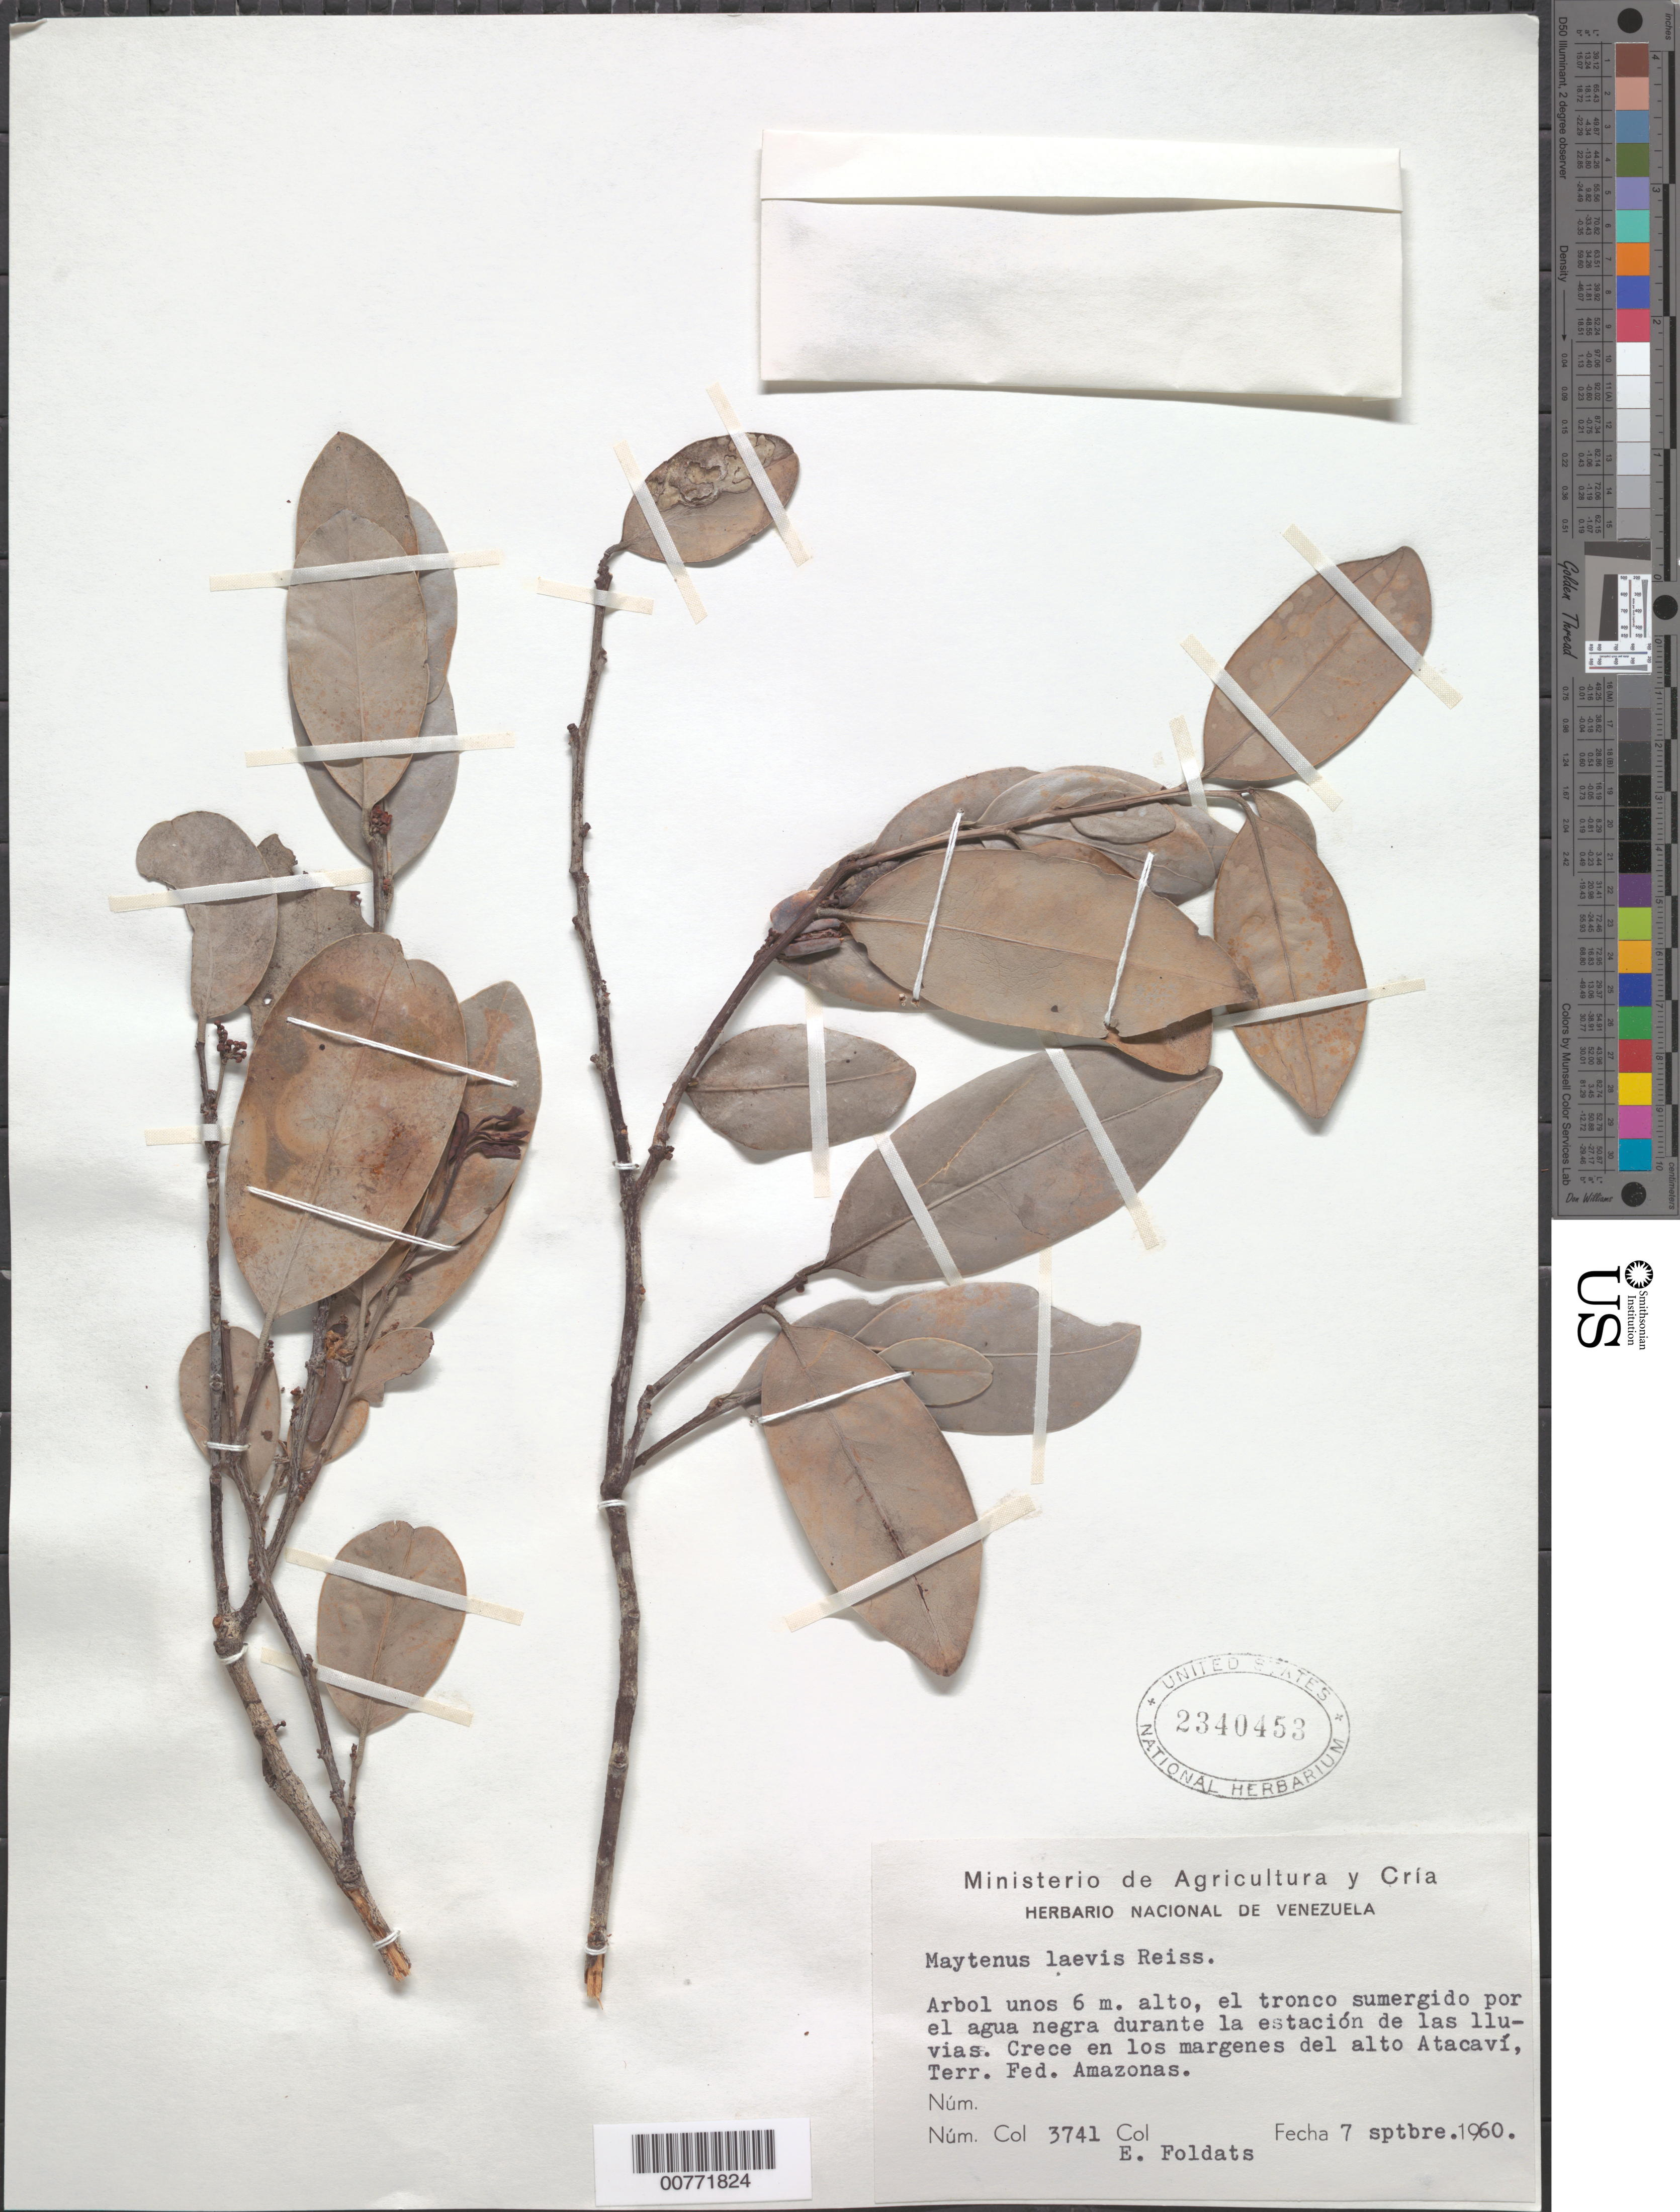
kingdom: Plantae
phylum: Tracheophyta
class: Magnoliopsida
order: Celastrales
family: Celastraceae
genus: Maytenus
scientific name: Maytenus laevis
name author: Reissek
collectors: E. Foldats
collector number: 3741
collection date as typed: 7-Sep-60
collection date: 1960-09-07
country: Venezuela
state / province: Amazonas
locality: Río Atacavi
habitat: Crece en los margenes del alto río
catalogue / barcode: US 2340453